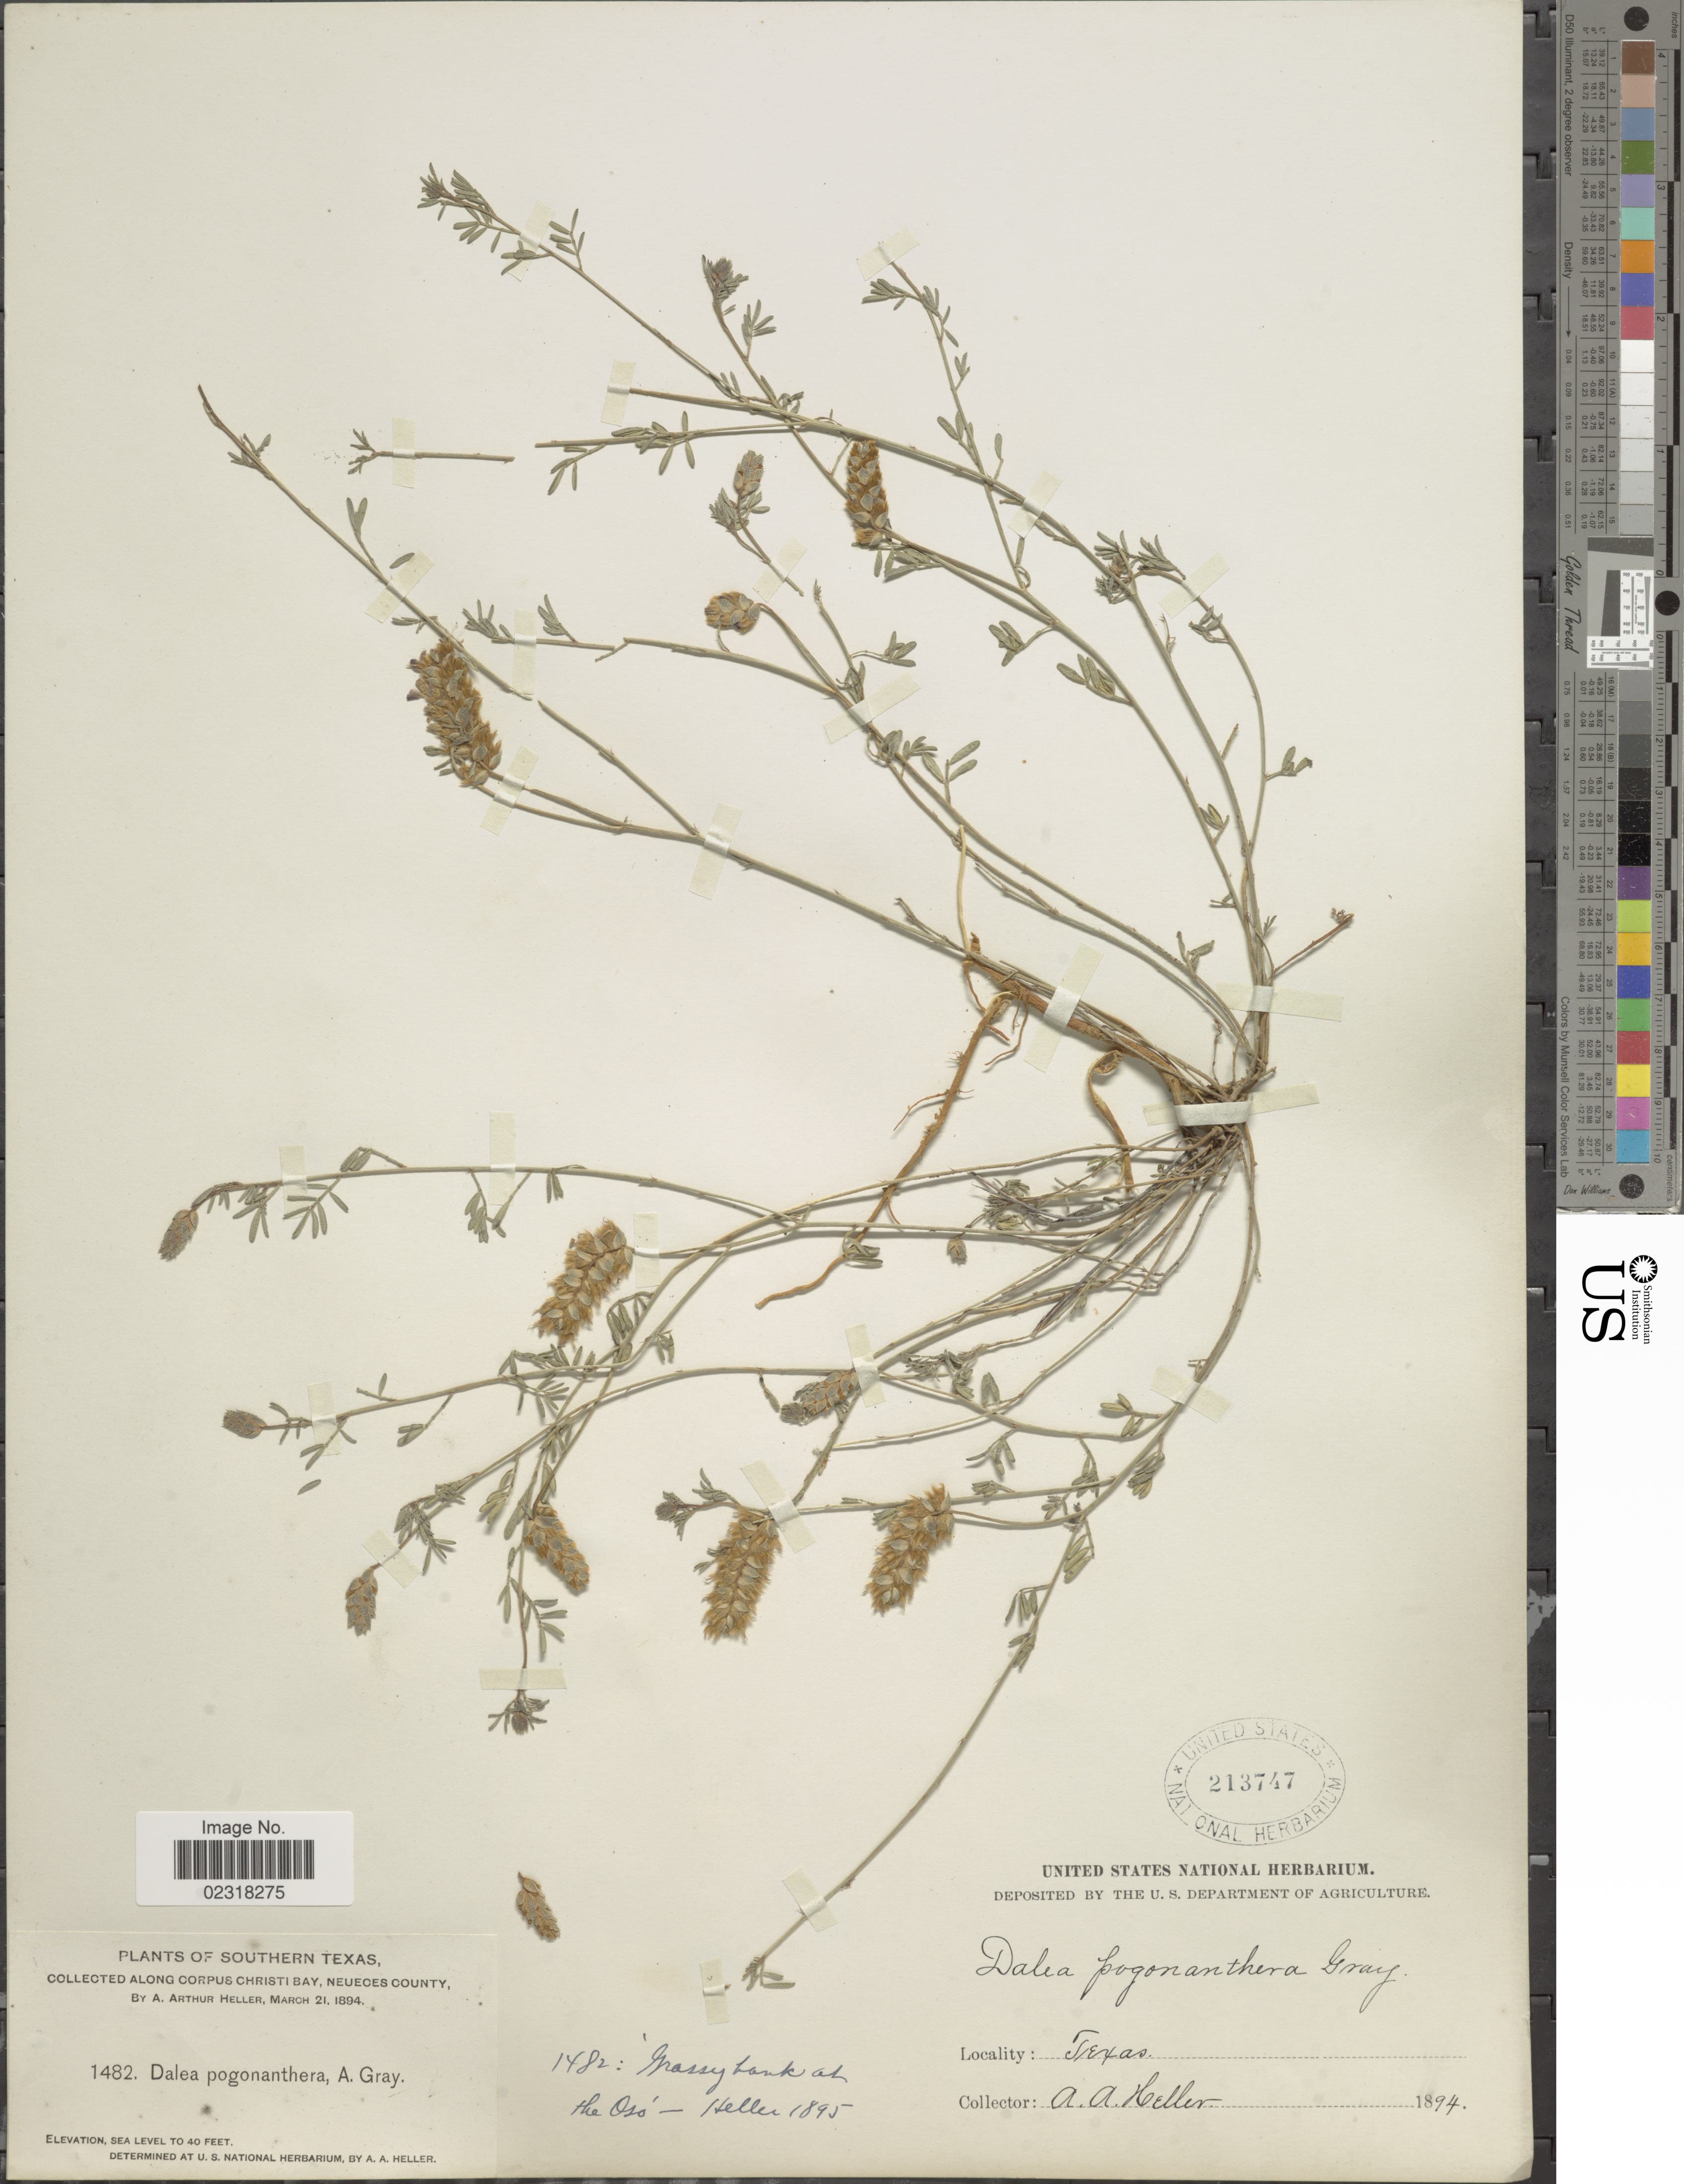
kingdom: Plantae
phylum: Tracheophyta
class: Magnoliopsida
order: Fabales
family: Fabaceae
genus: Dalea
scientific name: Dalea pogonathera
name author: A. Gray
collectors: A. A. Heller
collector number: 1482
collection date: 1894-03-21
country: United States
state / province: Texas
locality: Southern Texas, along Corpus Christi Bay, Neueces County, Mossy bank at the Oso '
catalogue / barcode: US 213747